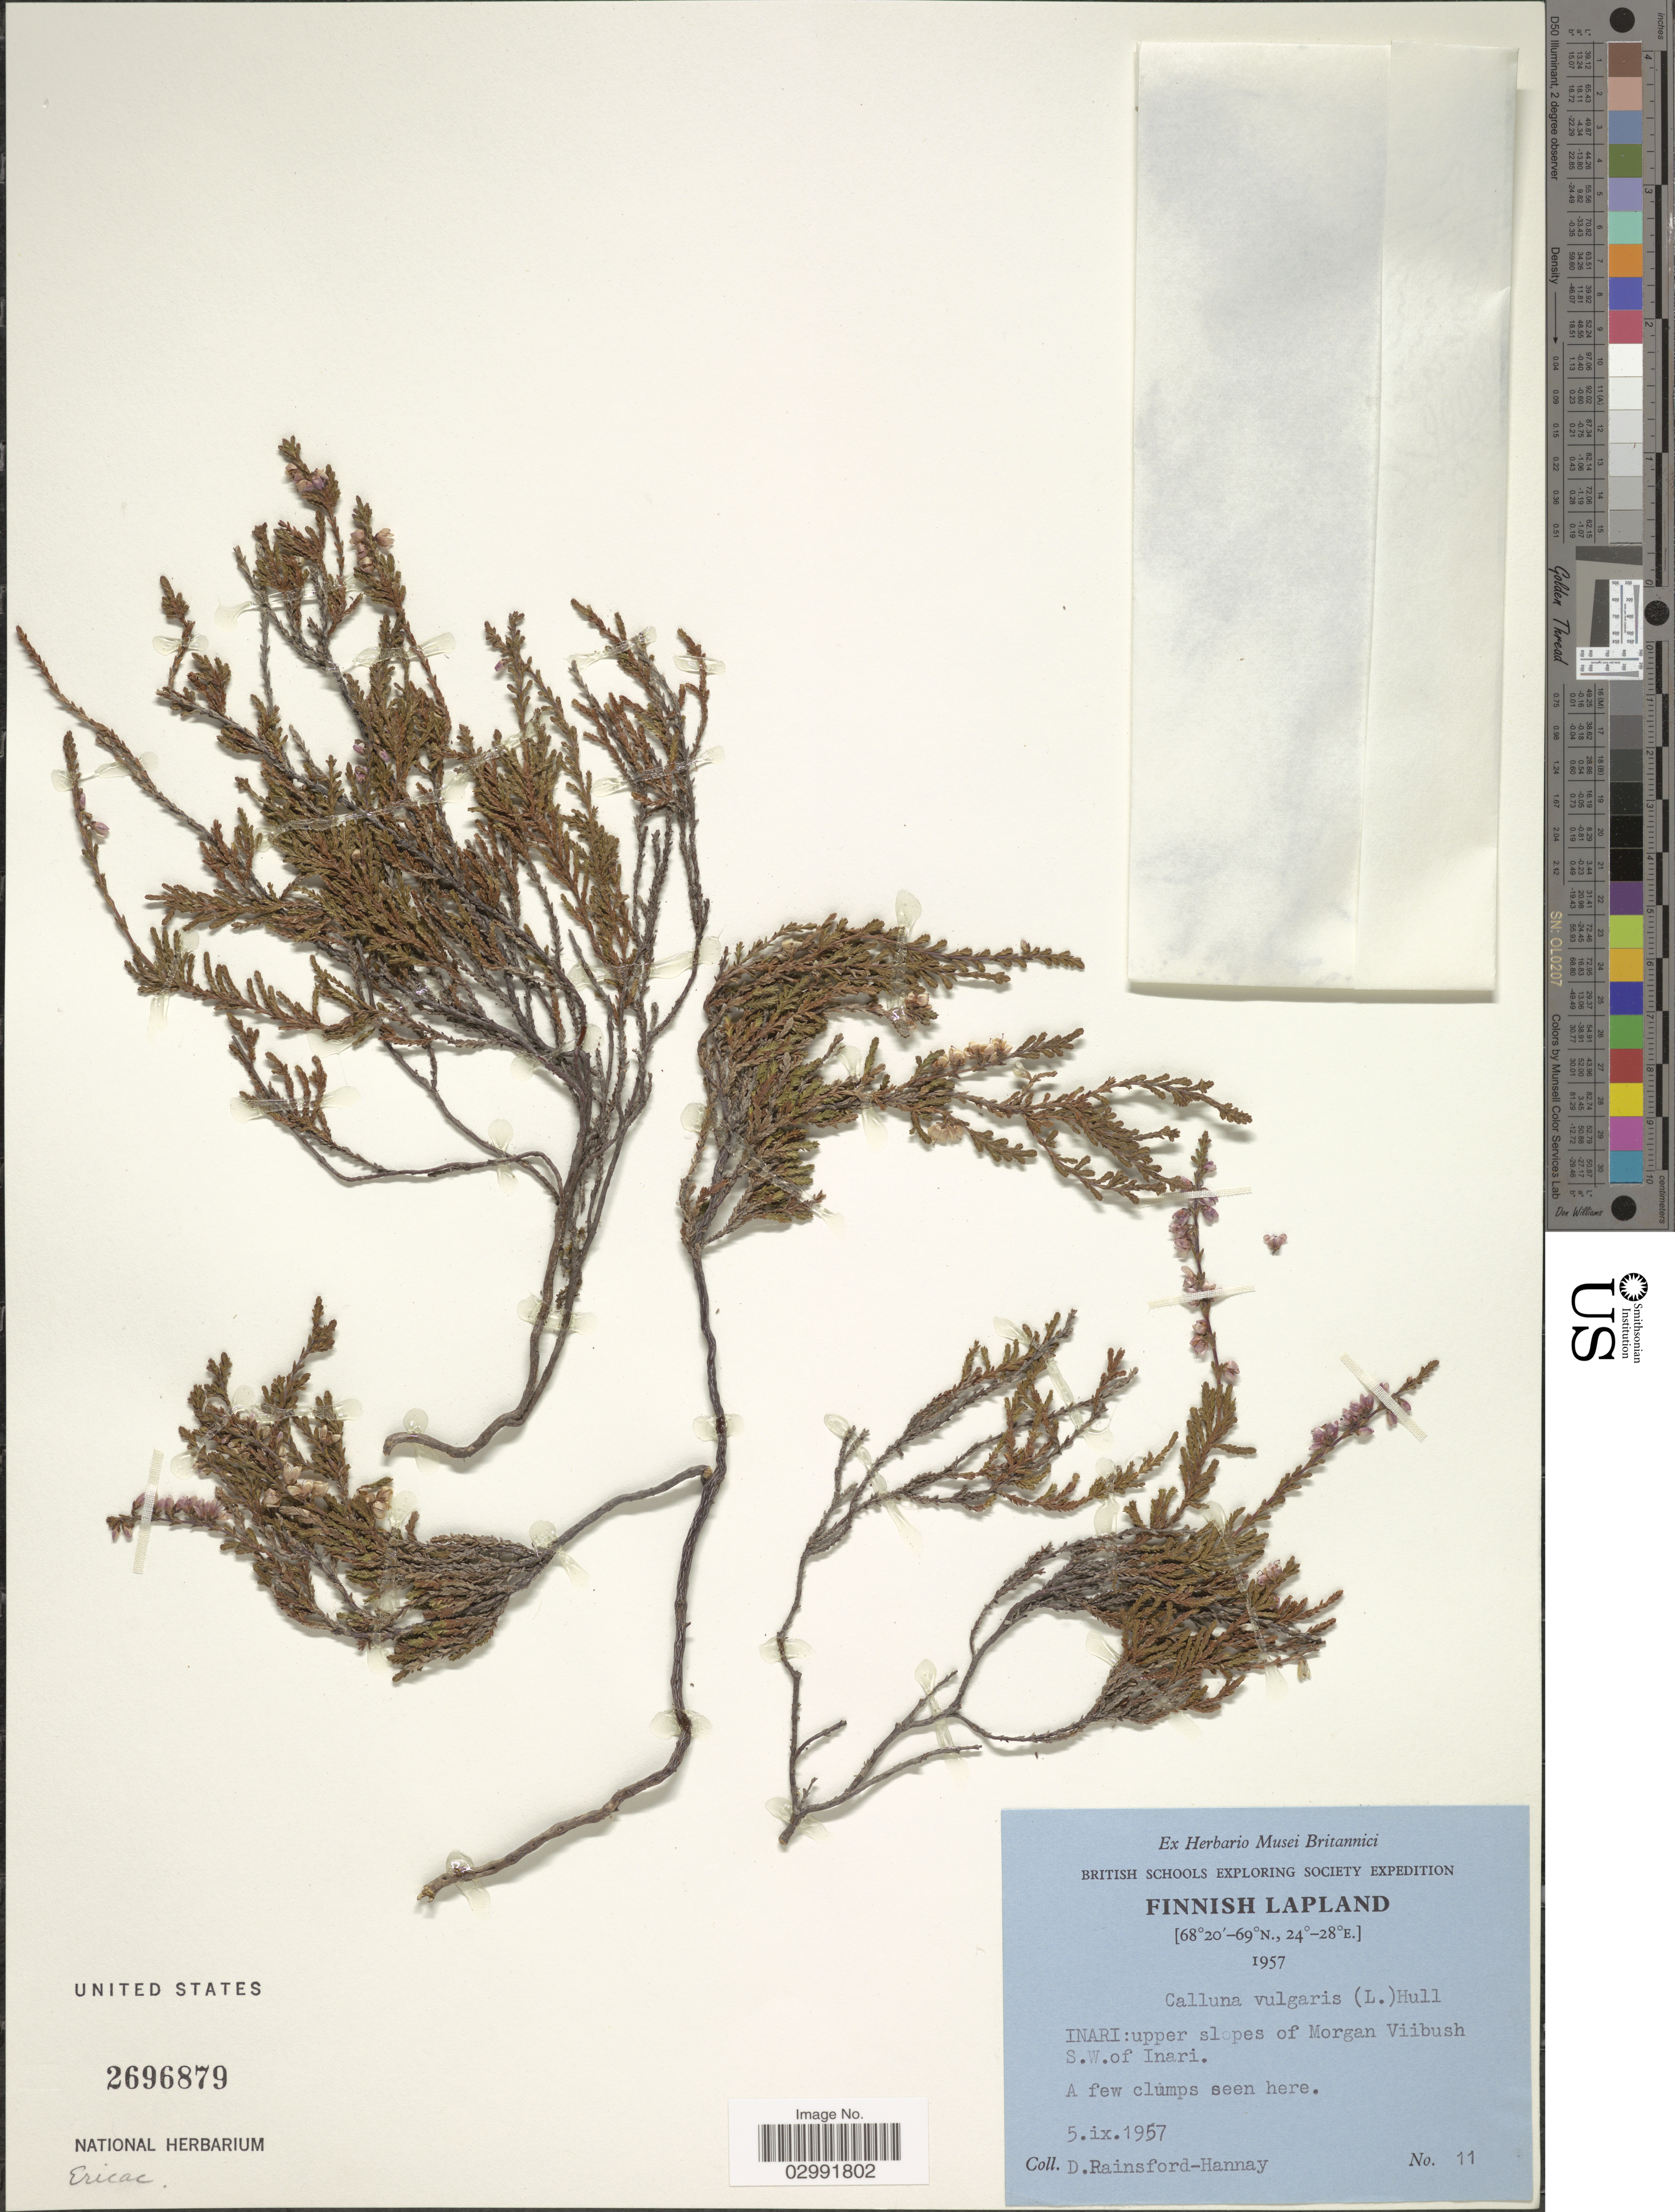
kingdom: Plantae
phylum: Tracheophyta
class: Magnoliopsida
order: Ericales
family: Ericaceae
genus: Calluna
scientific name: Calluna vulgaris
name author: (L.) Hull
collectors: D. Rainsford-Hannay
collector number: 11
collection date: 1957-09-05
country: Finland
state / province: Lappi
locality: Finnish Lapland. Inari: upper slopes of Morgan Viibush S.W. of Inari.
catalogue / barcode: US 2696879